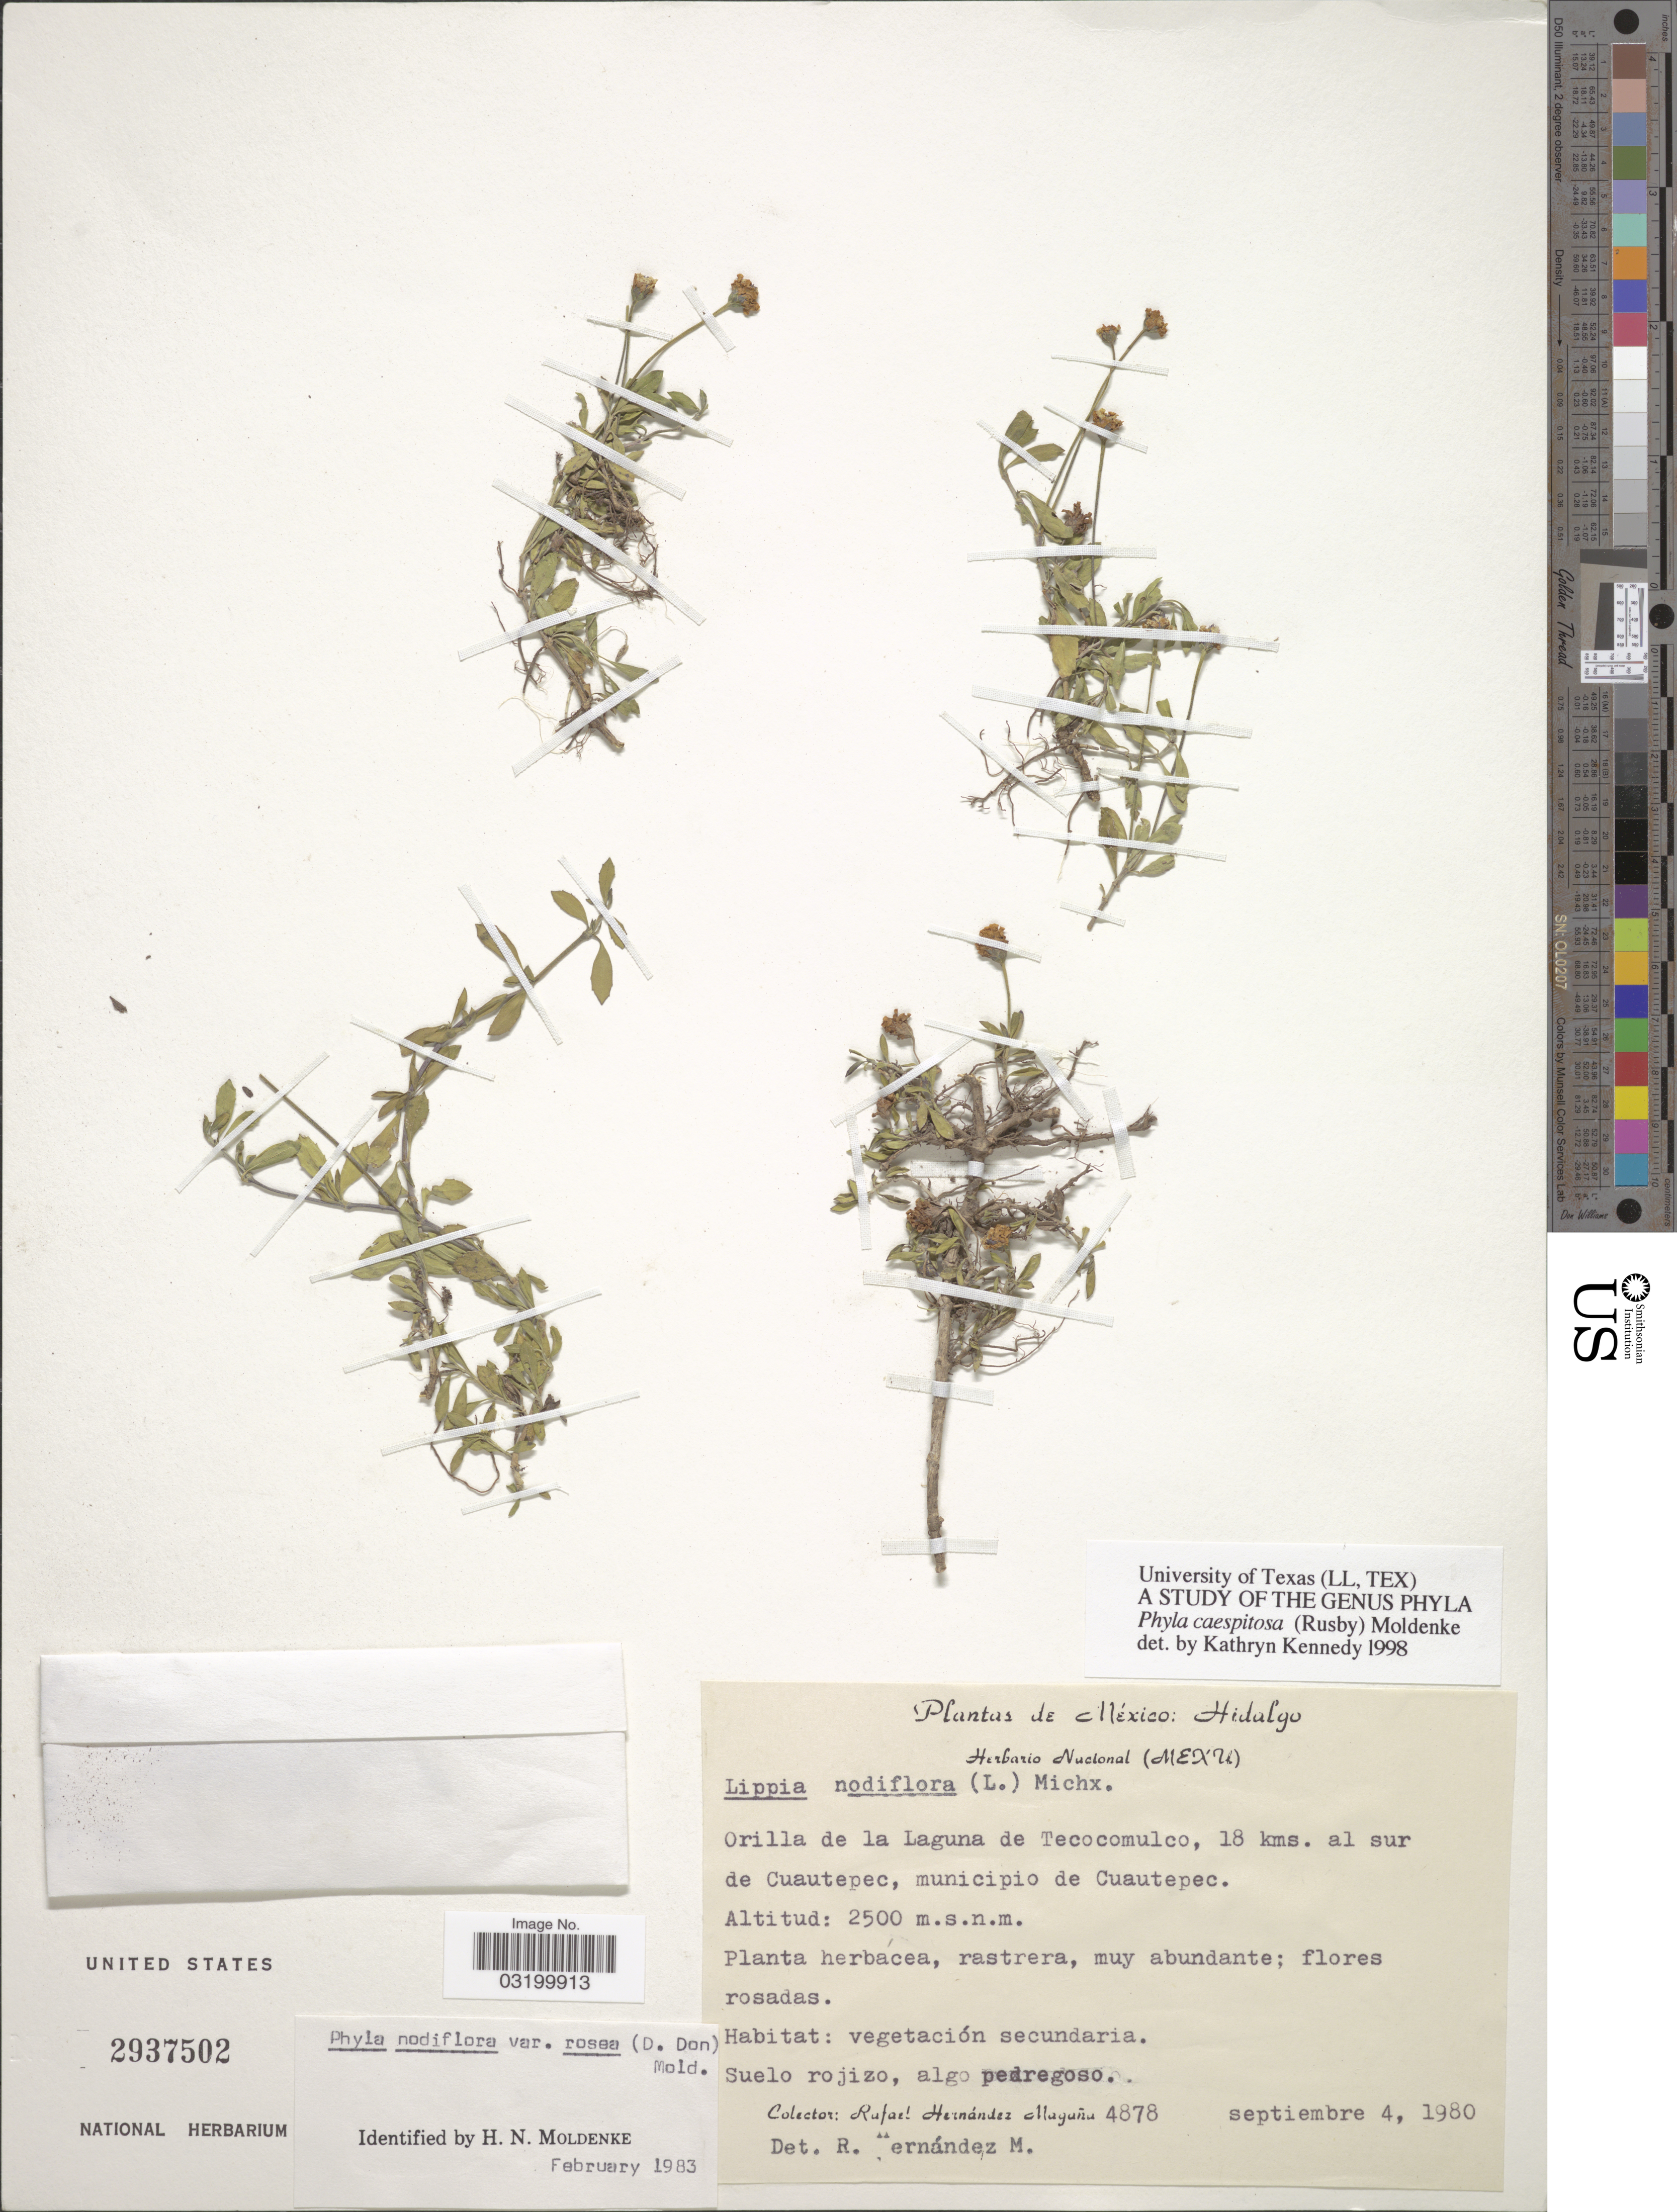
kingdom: Plantae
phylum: Tracheophyta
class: Magnoliopsida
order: Lamiales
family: Verbenaceae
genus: Phyla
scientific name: Phyla caespitosa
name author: (Rusby) Moldenke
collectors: R. Hernández-M.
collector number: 4878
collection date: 1980-09-04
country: Mexico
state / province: Hidalgo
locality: Orilla de la Laguna de Tecocomulco, 18 kms. al sur de Cuautepec, municipio de Cuautepec.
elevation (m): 2500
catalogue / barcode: US 2937502